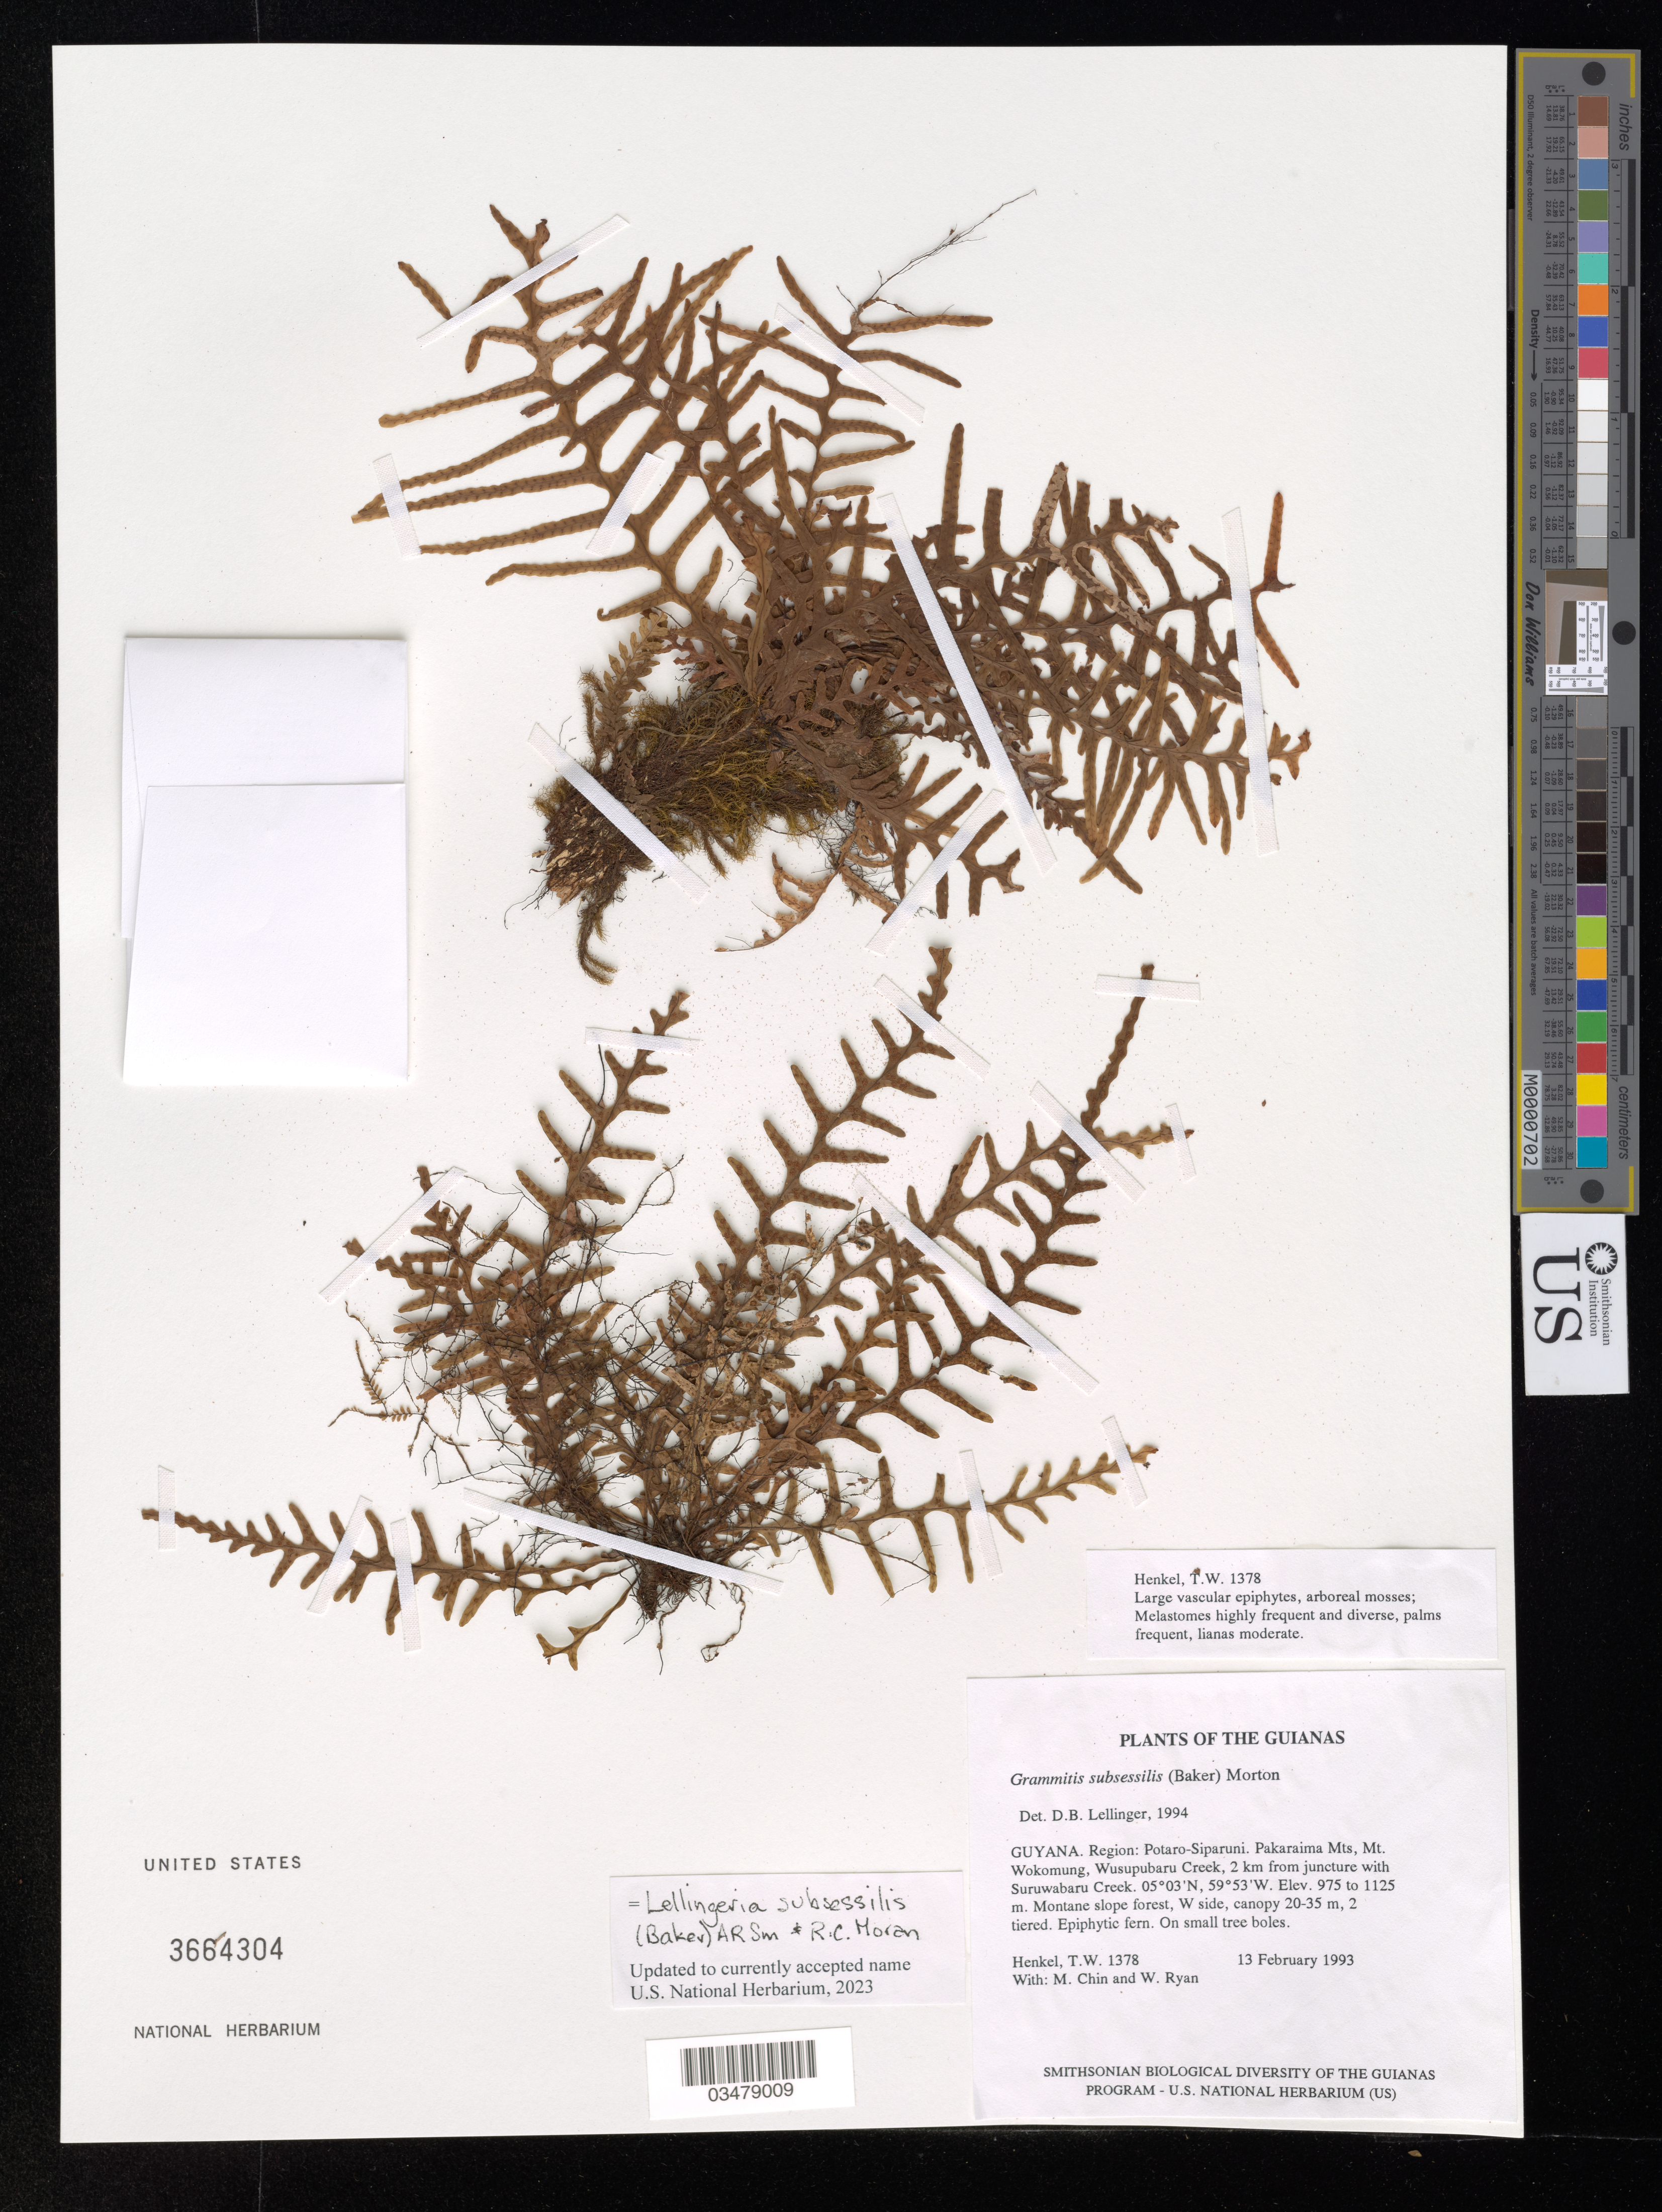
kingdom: Plantae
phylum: Tracheophyta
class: Polypodiopsida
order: Polypodiales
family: Polypodiaceae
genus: Lellingeria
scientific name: Lellingeria subsessilis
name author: (Baker) A.R. Sm. & R.C. Moran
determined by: Labiak, P. H.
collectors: T. Henkel, M. Chin & W. Ryan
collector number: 1378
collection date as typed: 13 February 1993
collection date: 1993-02-13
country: Guyana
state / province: Potaro-Siparuni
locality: Pakaraima Mts, Mt. Wokomung, Wusupubaru Creek, 2 km from juncture with Suruwabaru Creek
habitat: Montane slope forest, W side, canopy 20-35 m, 2 tiered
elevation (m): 975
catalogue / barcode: US 3664304